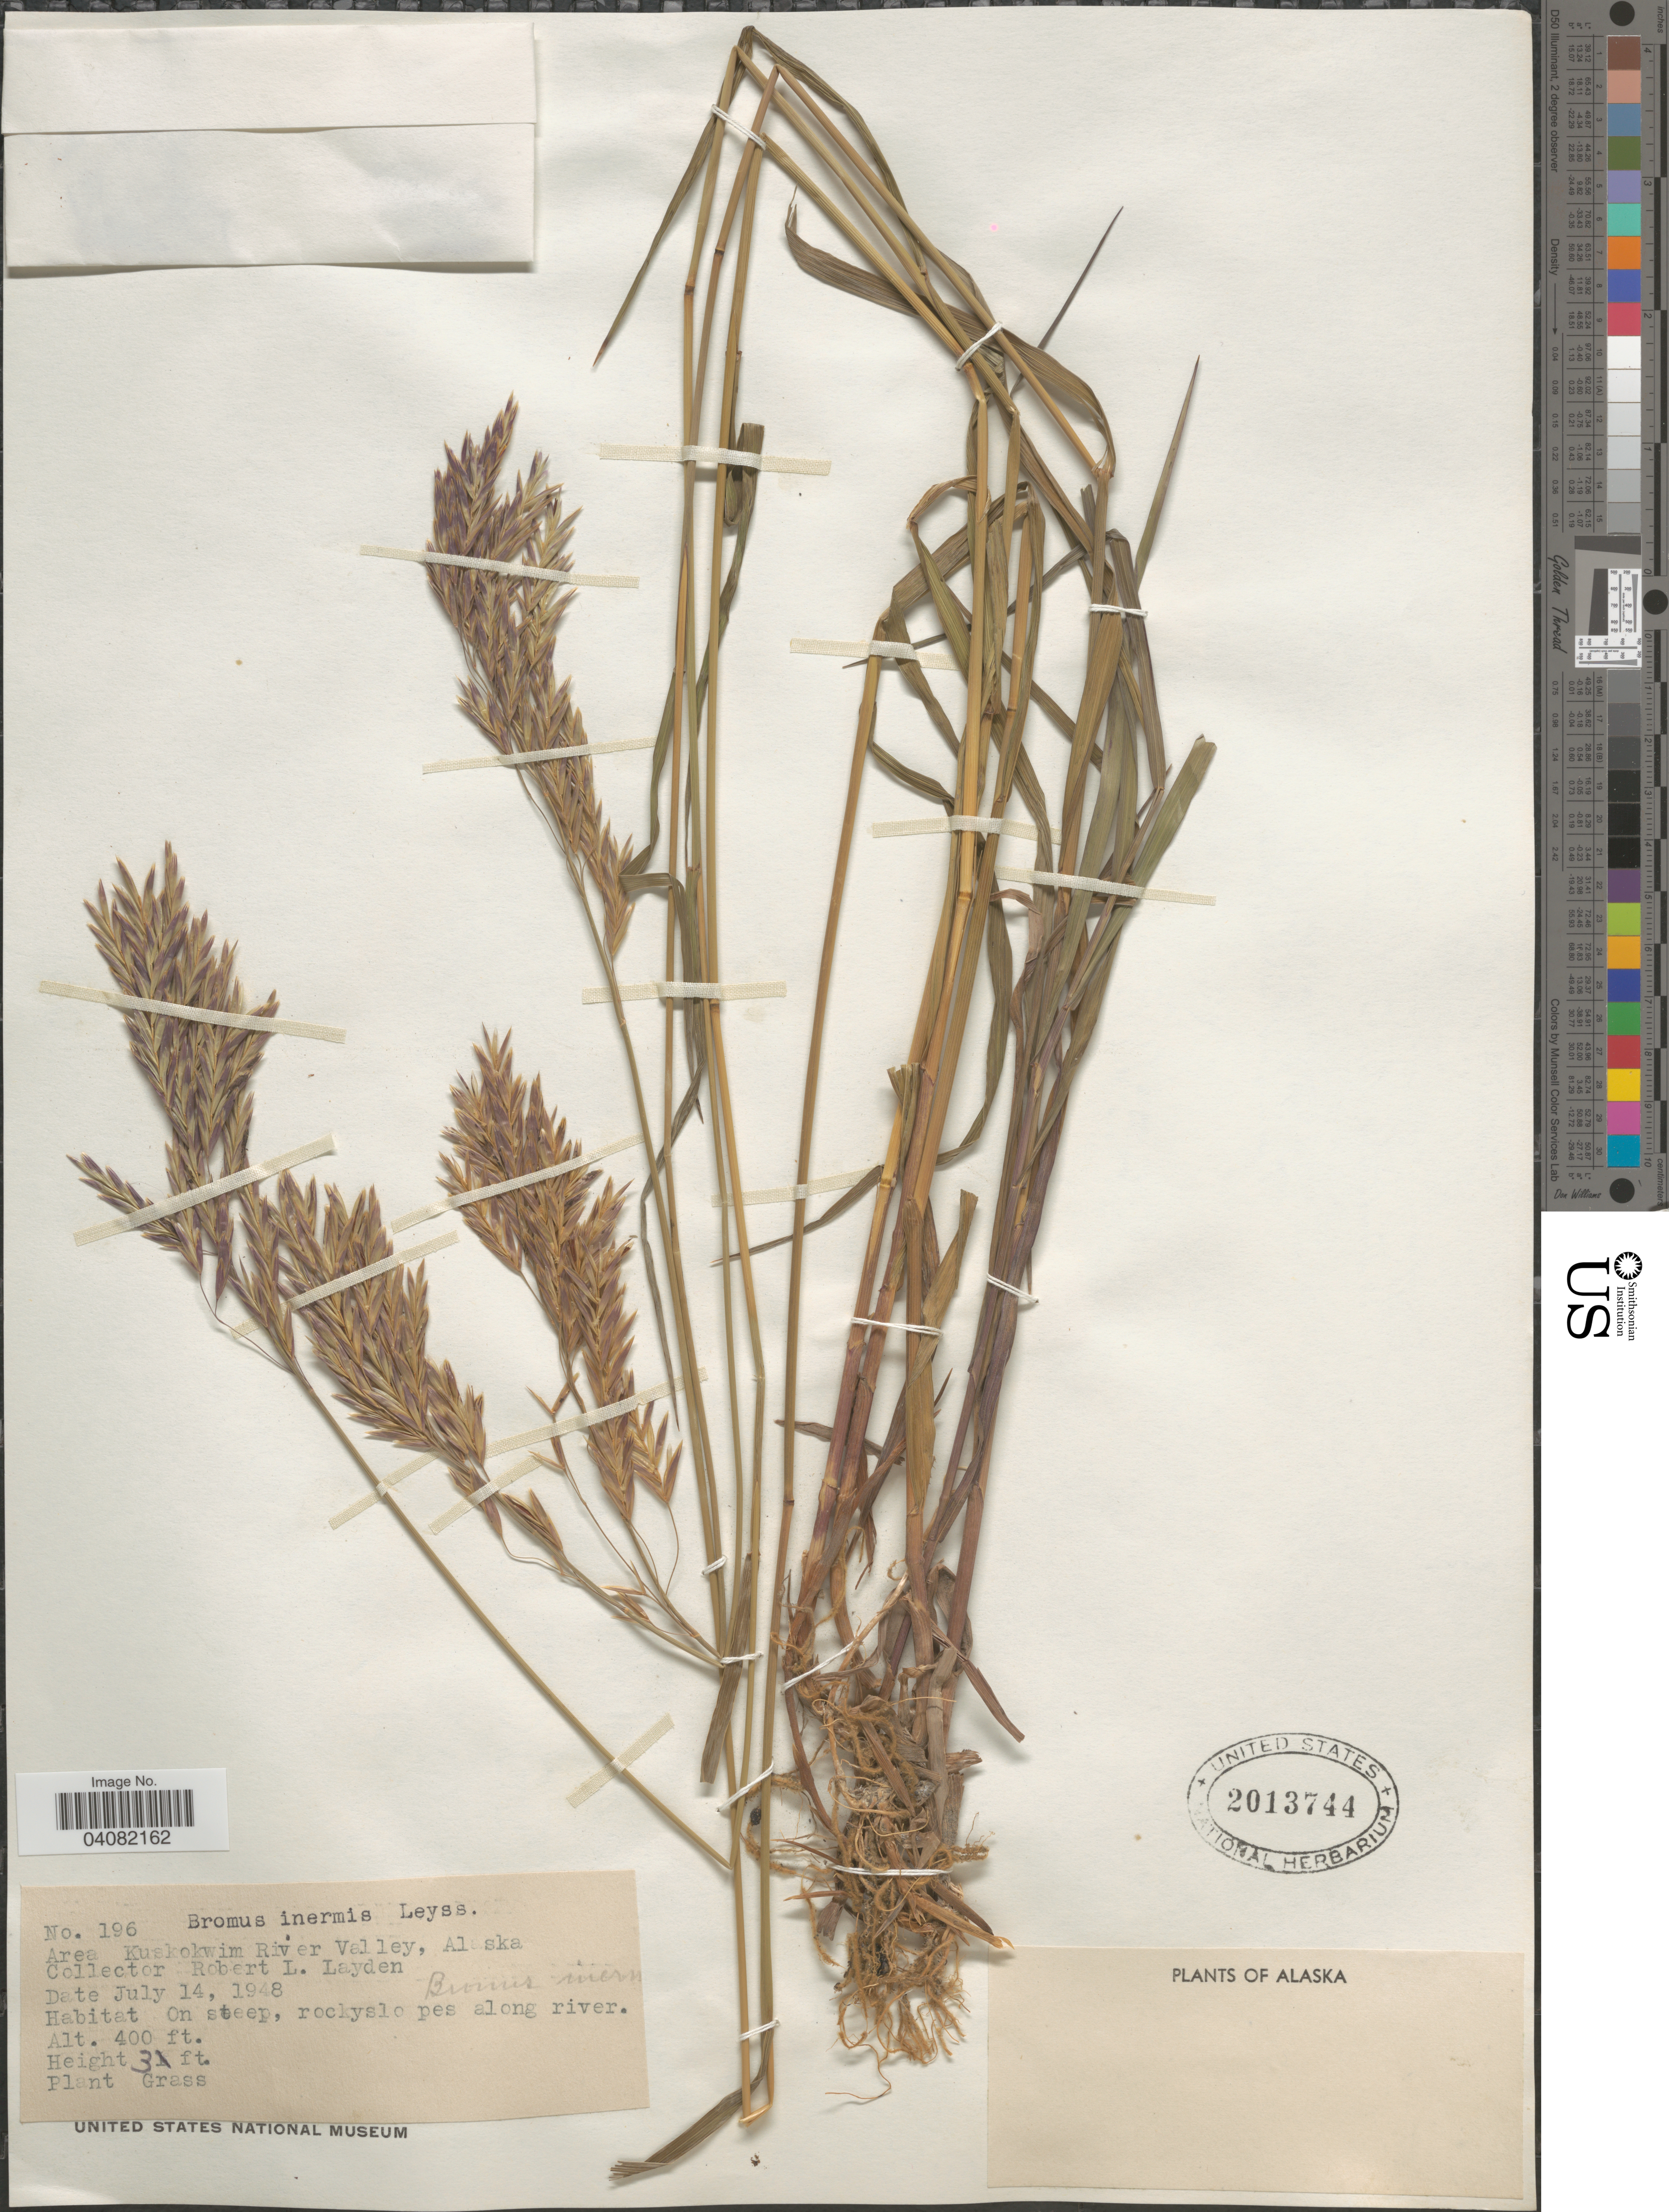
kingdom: Plantae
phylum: Tracheophyta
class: Liliopsida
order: Poales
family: Poaceae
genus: Bromus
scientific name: Bromus inermis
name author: Leyss.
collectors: R. Layden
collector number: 196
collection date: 1948-07-14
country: United States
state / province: Alaska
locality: Area Kuskokwim River Valley.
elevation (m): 122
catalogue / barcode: US 2013744